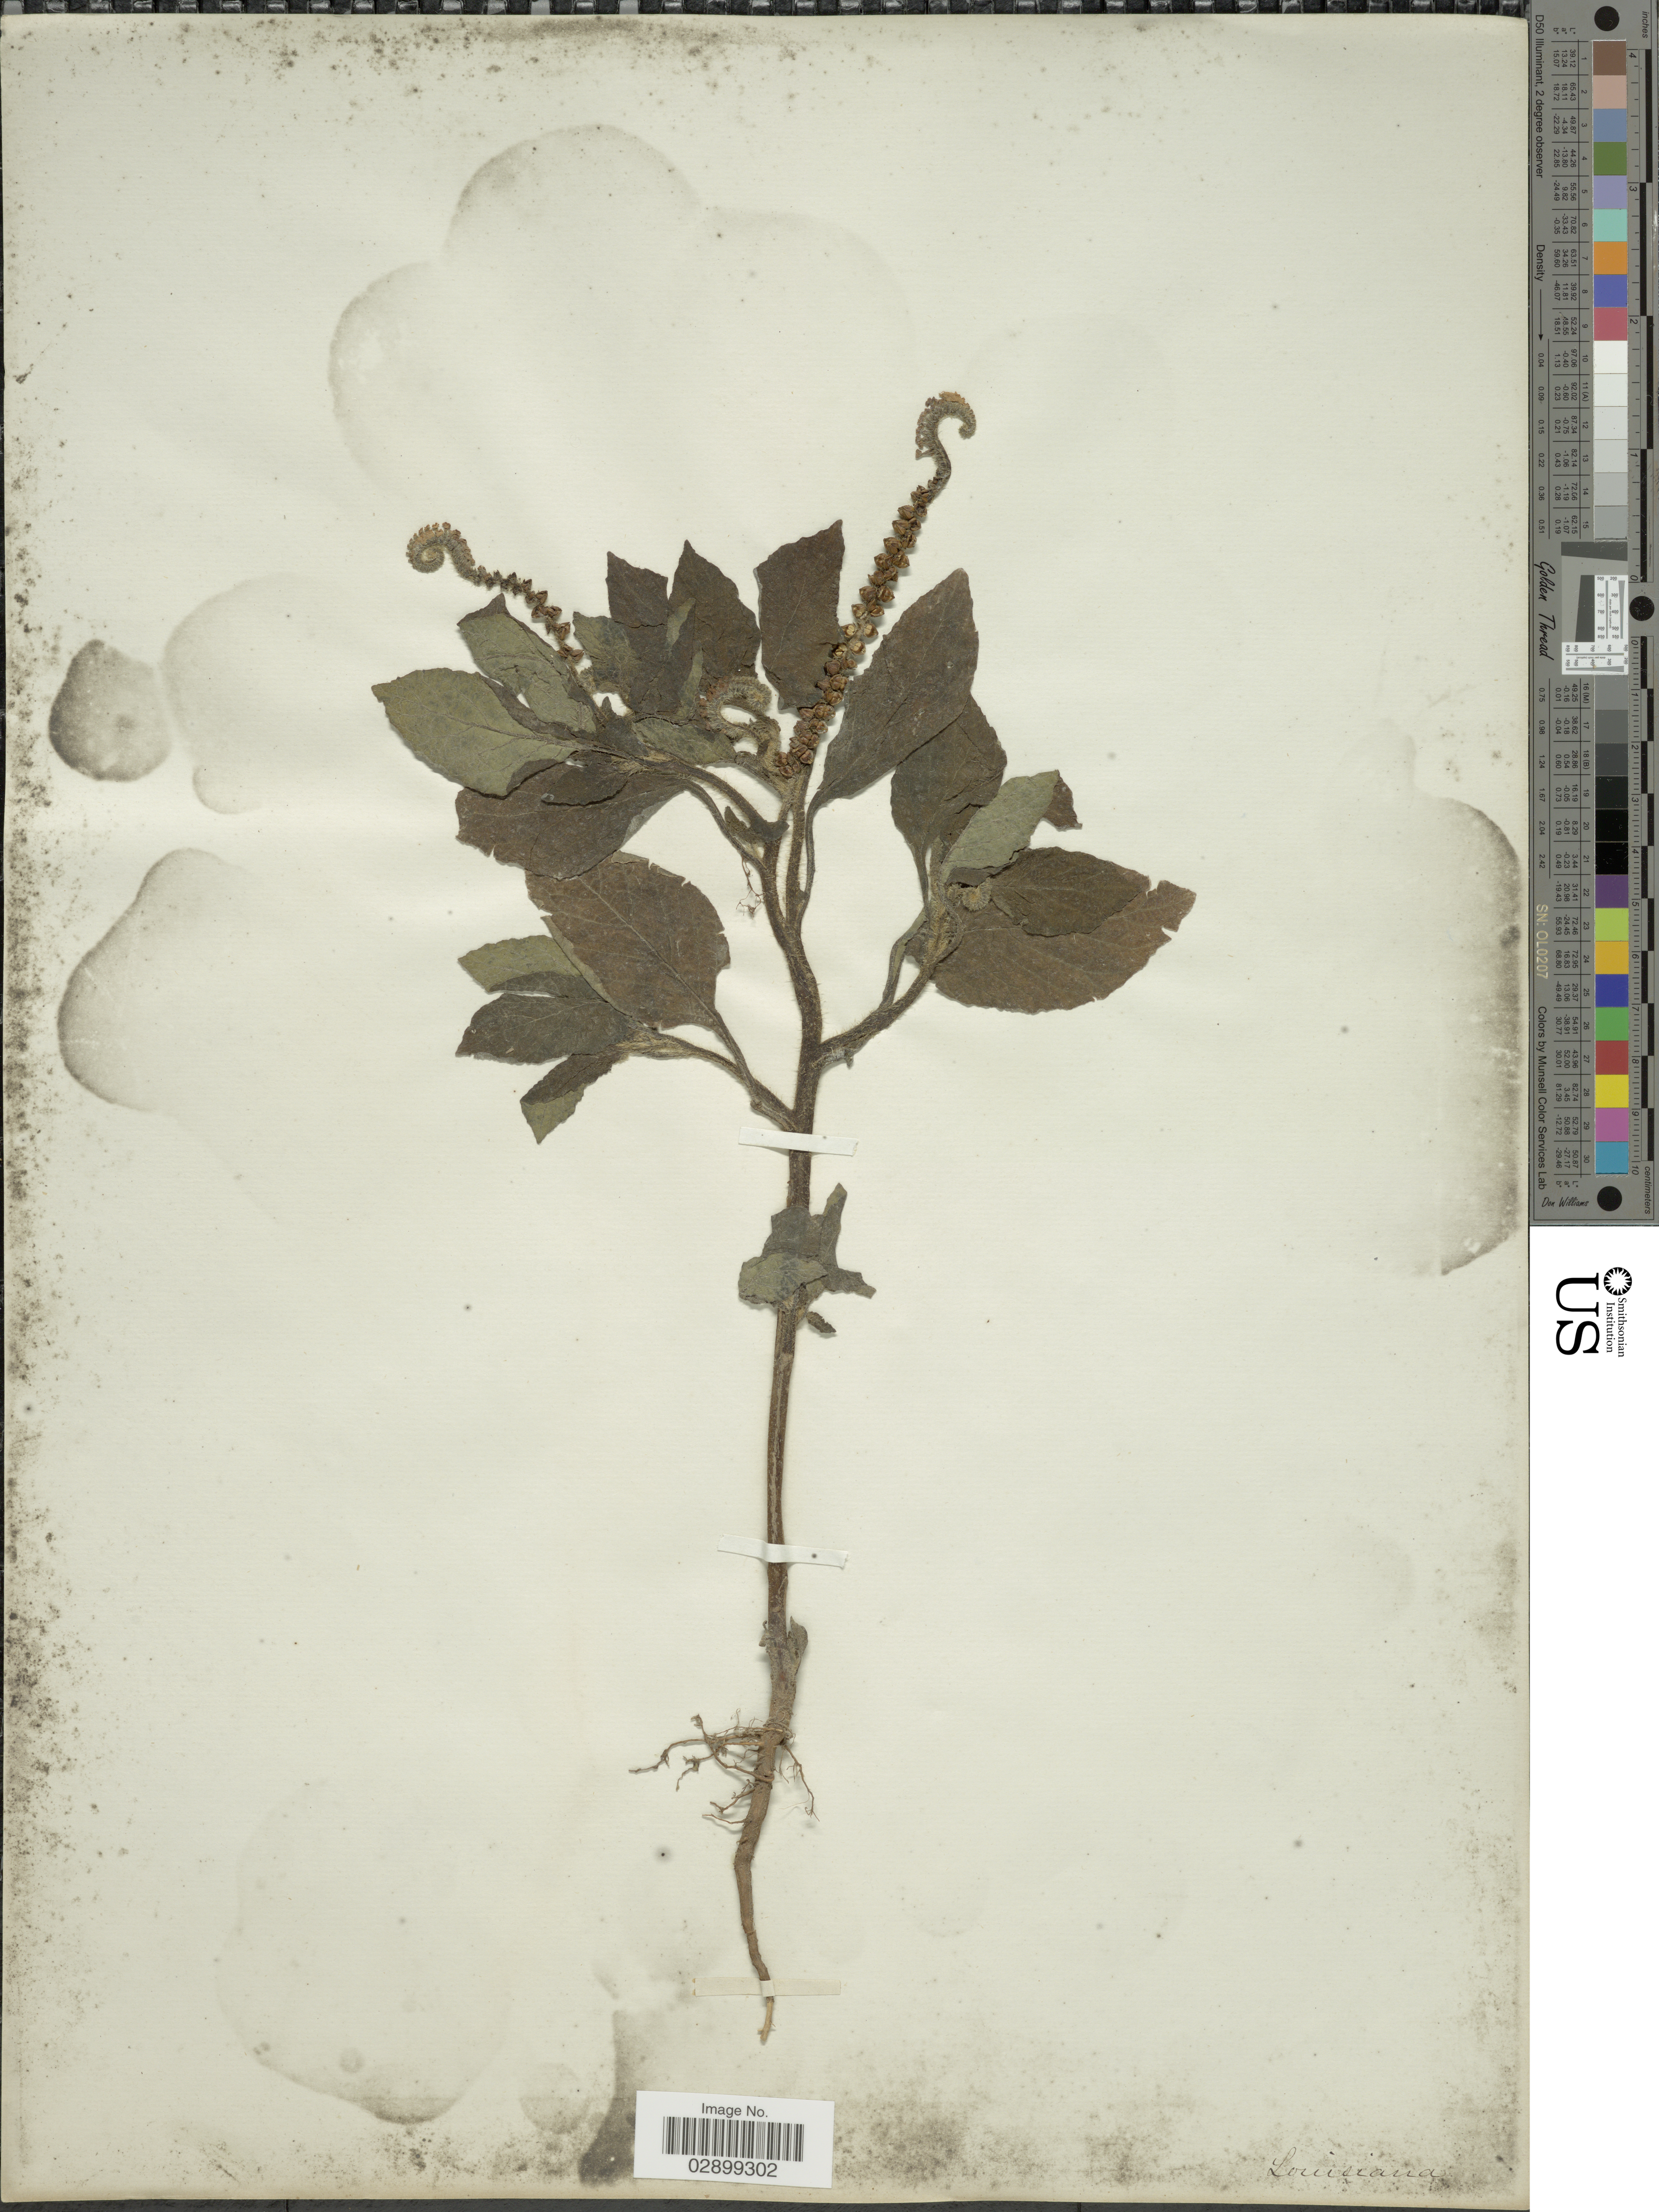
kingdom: Plantae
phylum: Tracheophyta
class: Magnoliopsida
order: Boraginales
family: Heliotropiaceae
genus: Heliotropium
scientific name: Heliotropium indicum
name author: L.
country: United States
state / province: Louisiana